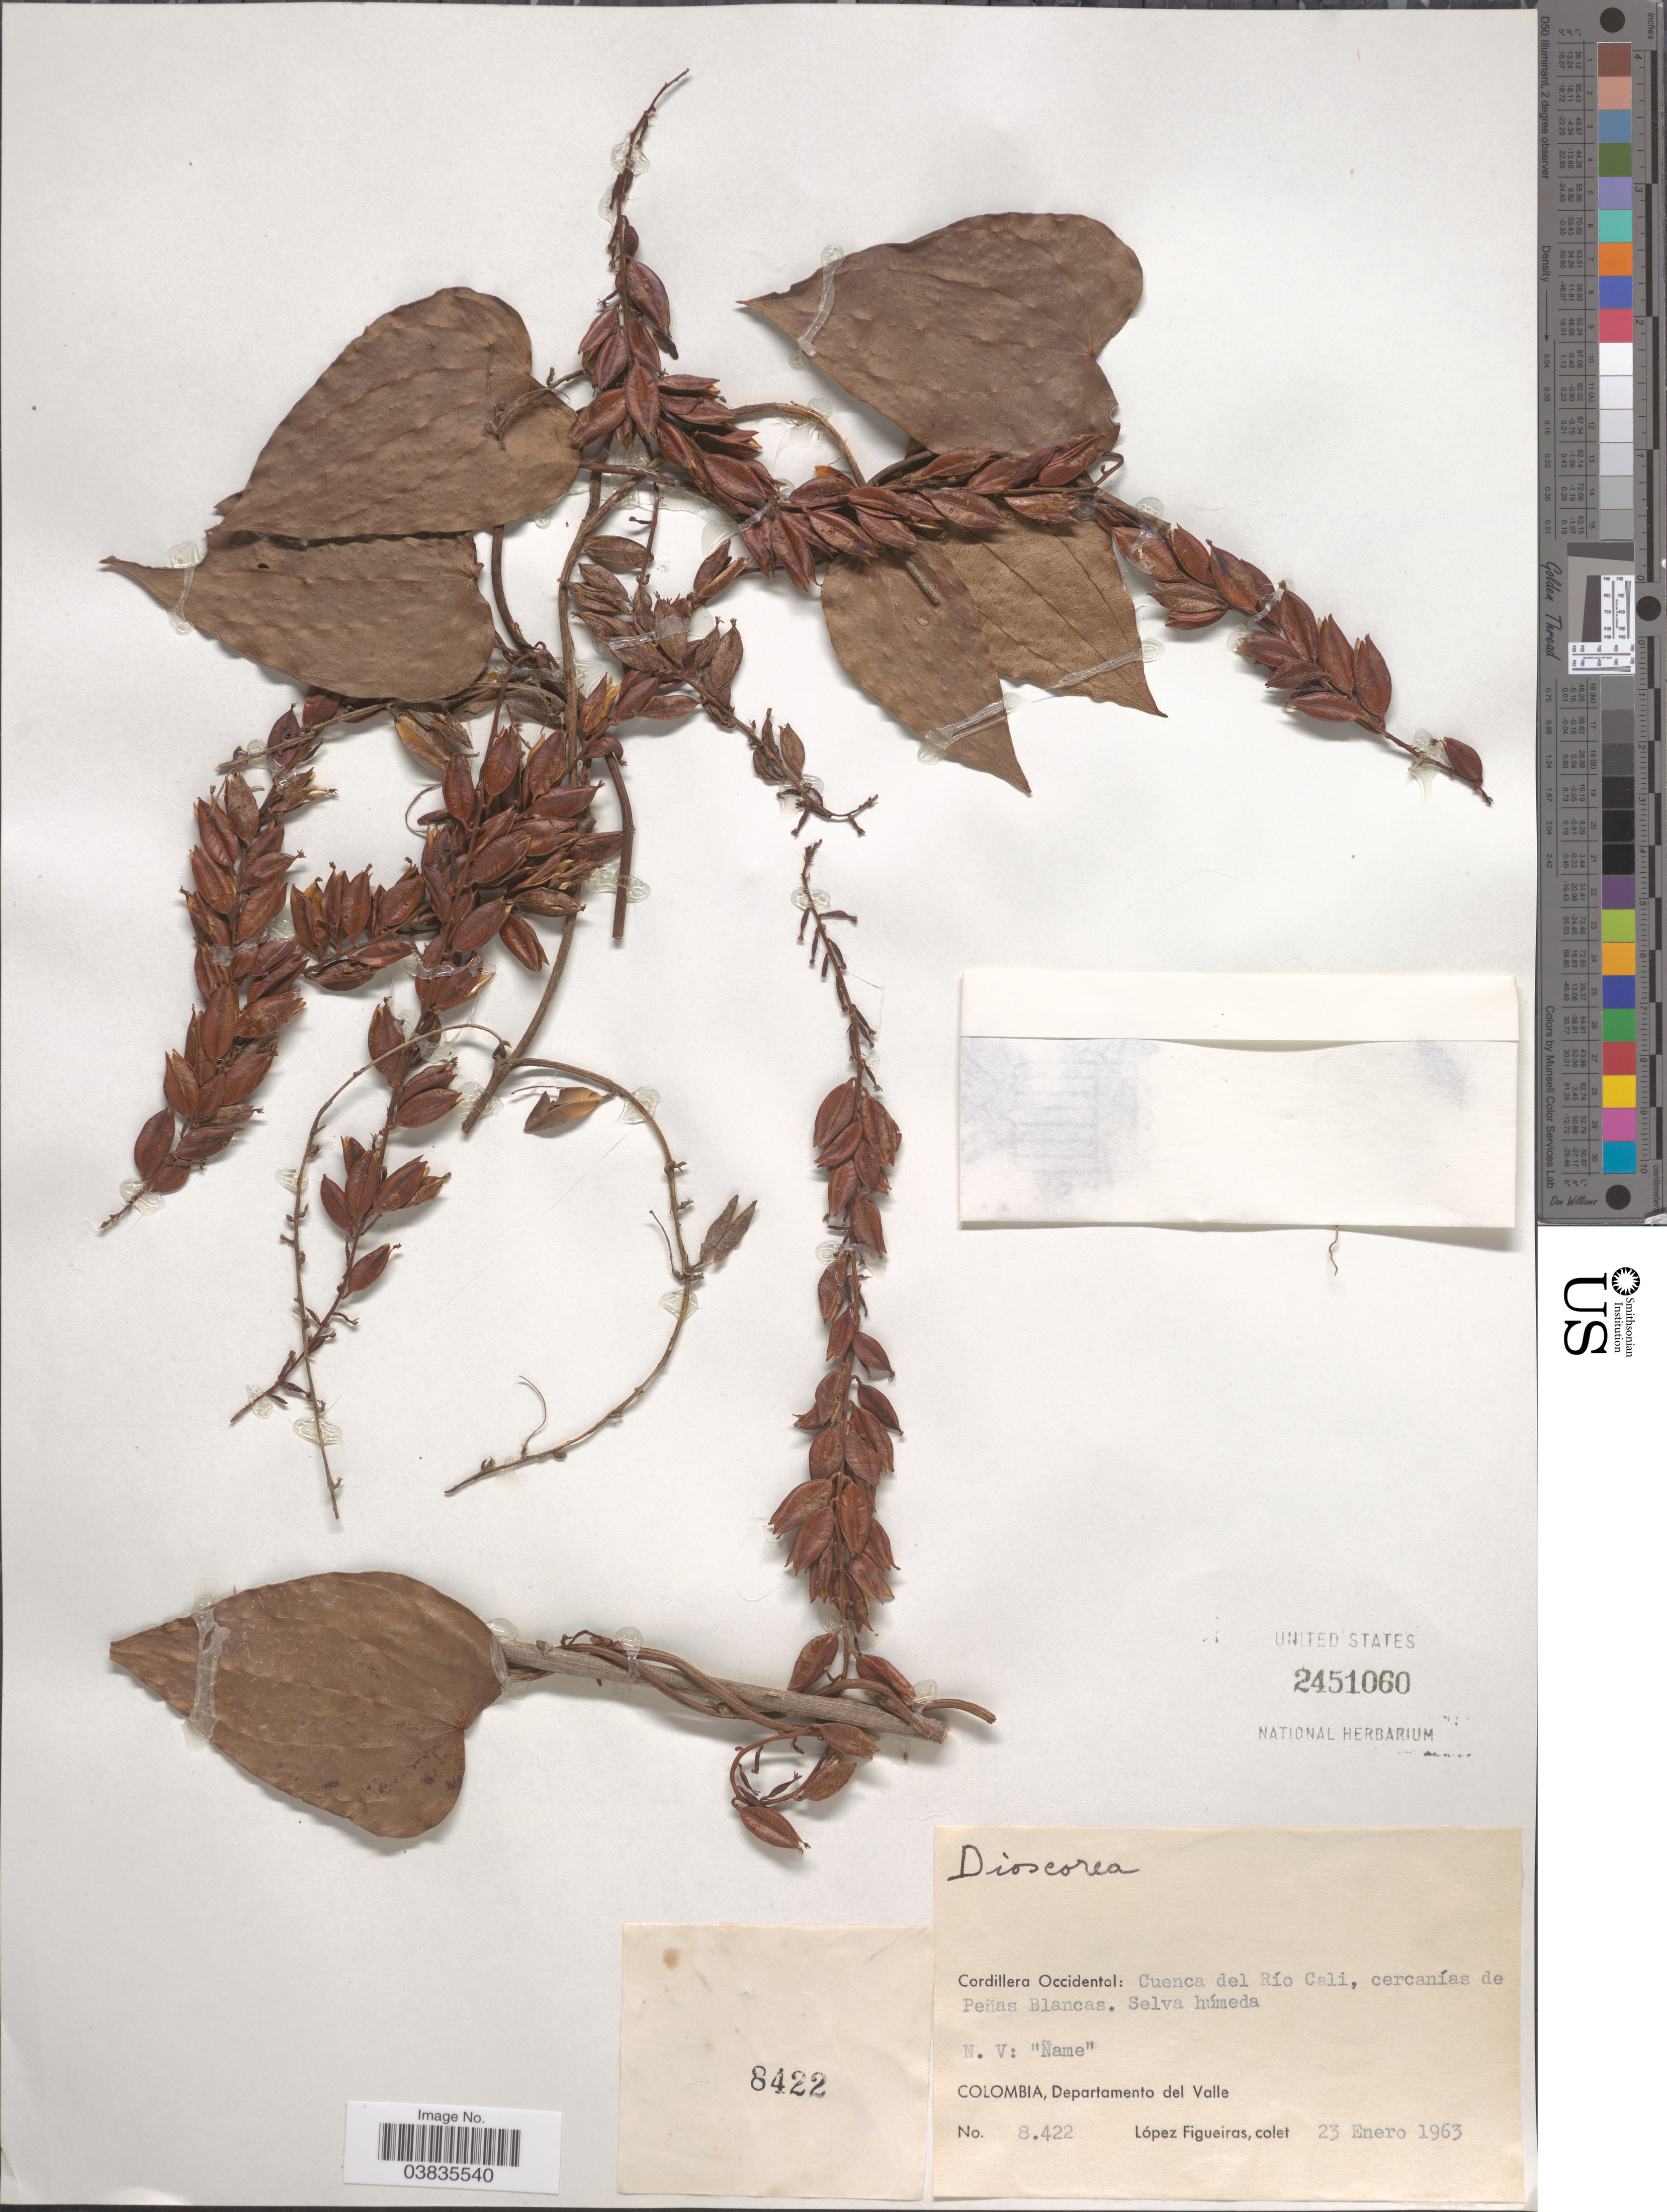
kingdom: Plantae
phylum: Tracheophyta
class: Liliopsida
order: Dioscoreales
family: Dioscoreaceae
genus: Dioscorea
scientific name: Dioscorea sp.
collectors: M. López Figueiras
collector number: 8422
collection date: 1963-01-23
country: Colombia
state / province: Valle del Cauca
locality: Cordillera Occidental: Cuenca del Río Cali, cercanías de Peñas Blancas. Departamento del Valle.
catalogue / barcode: US 2451060